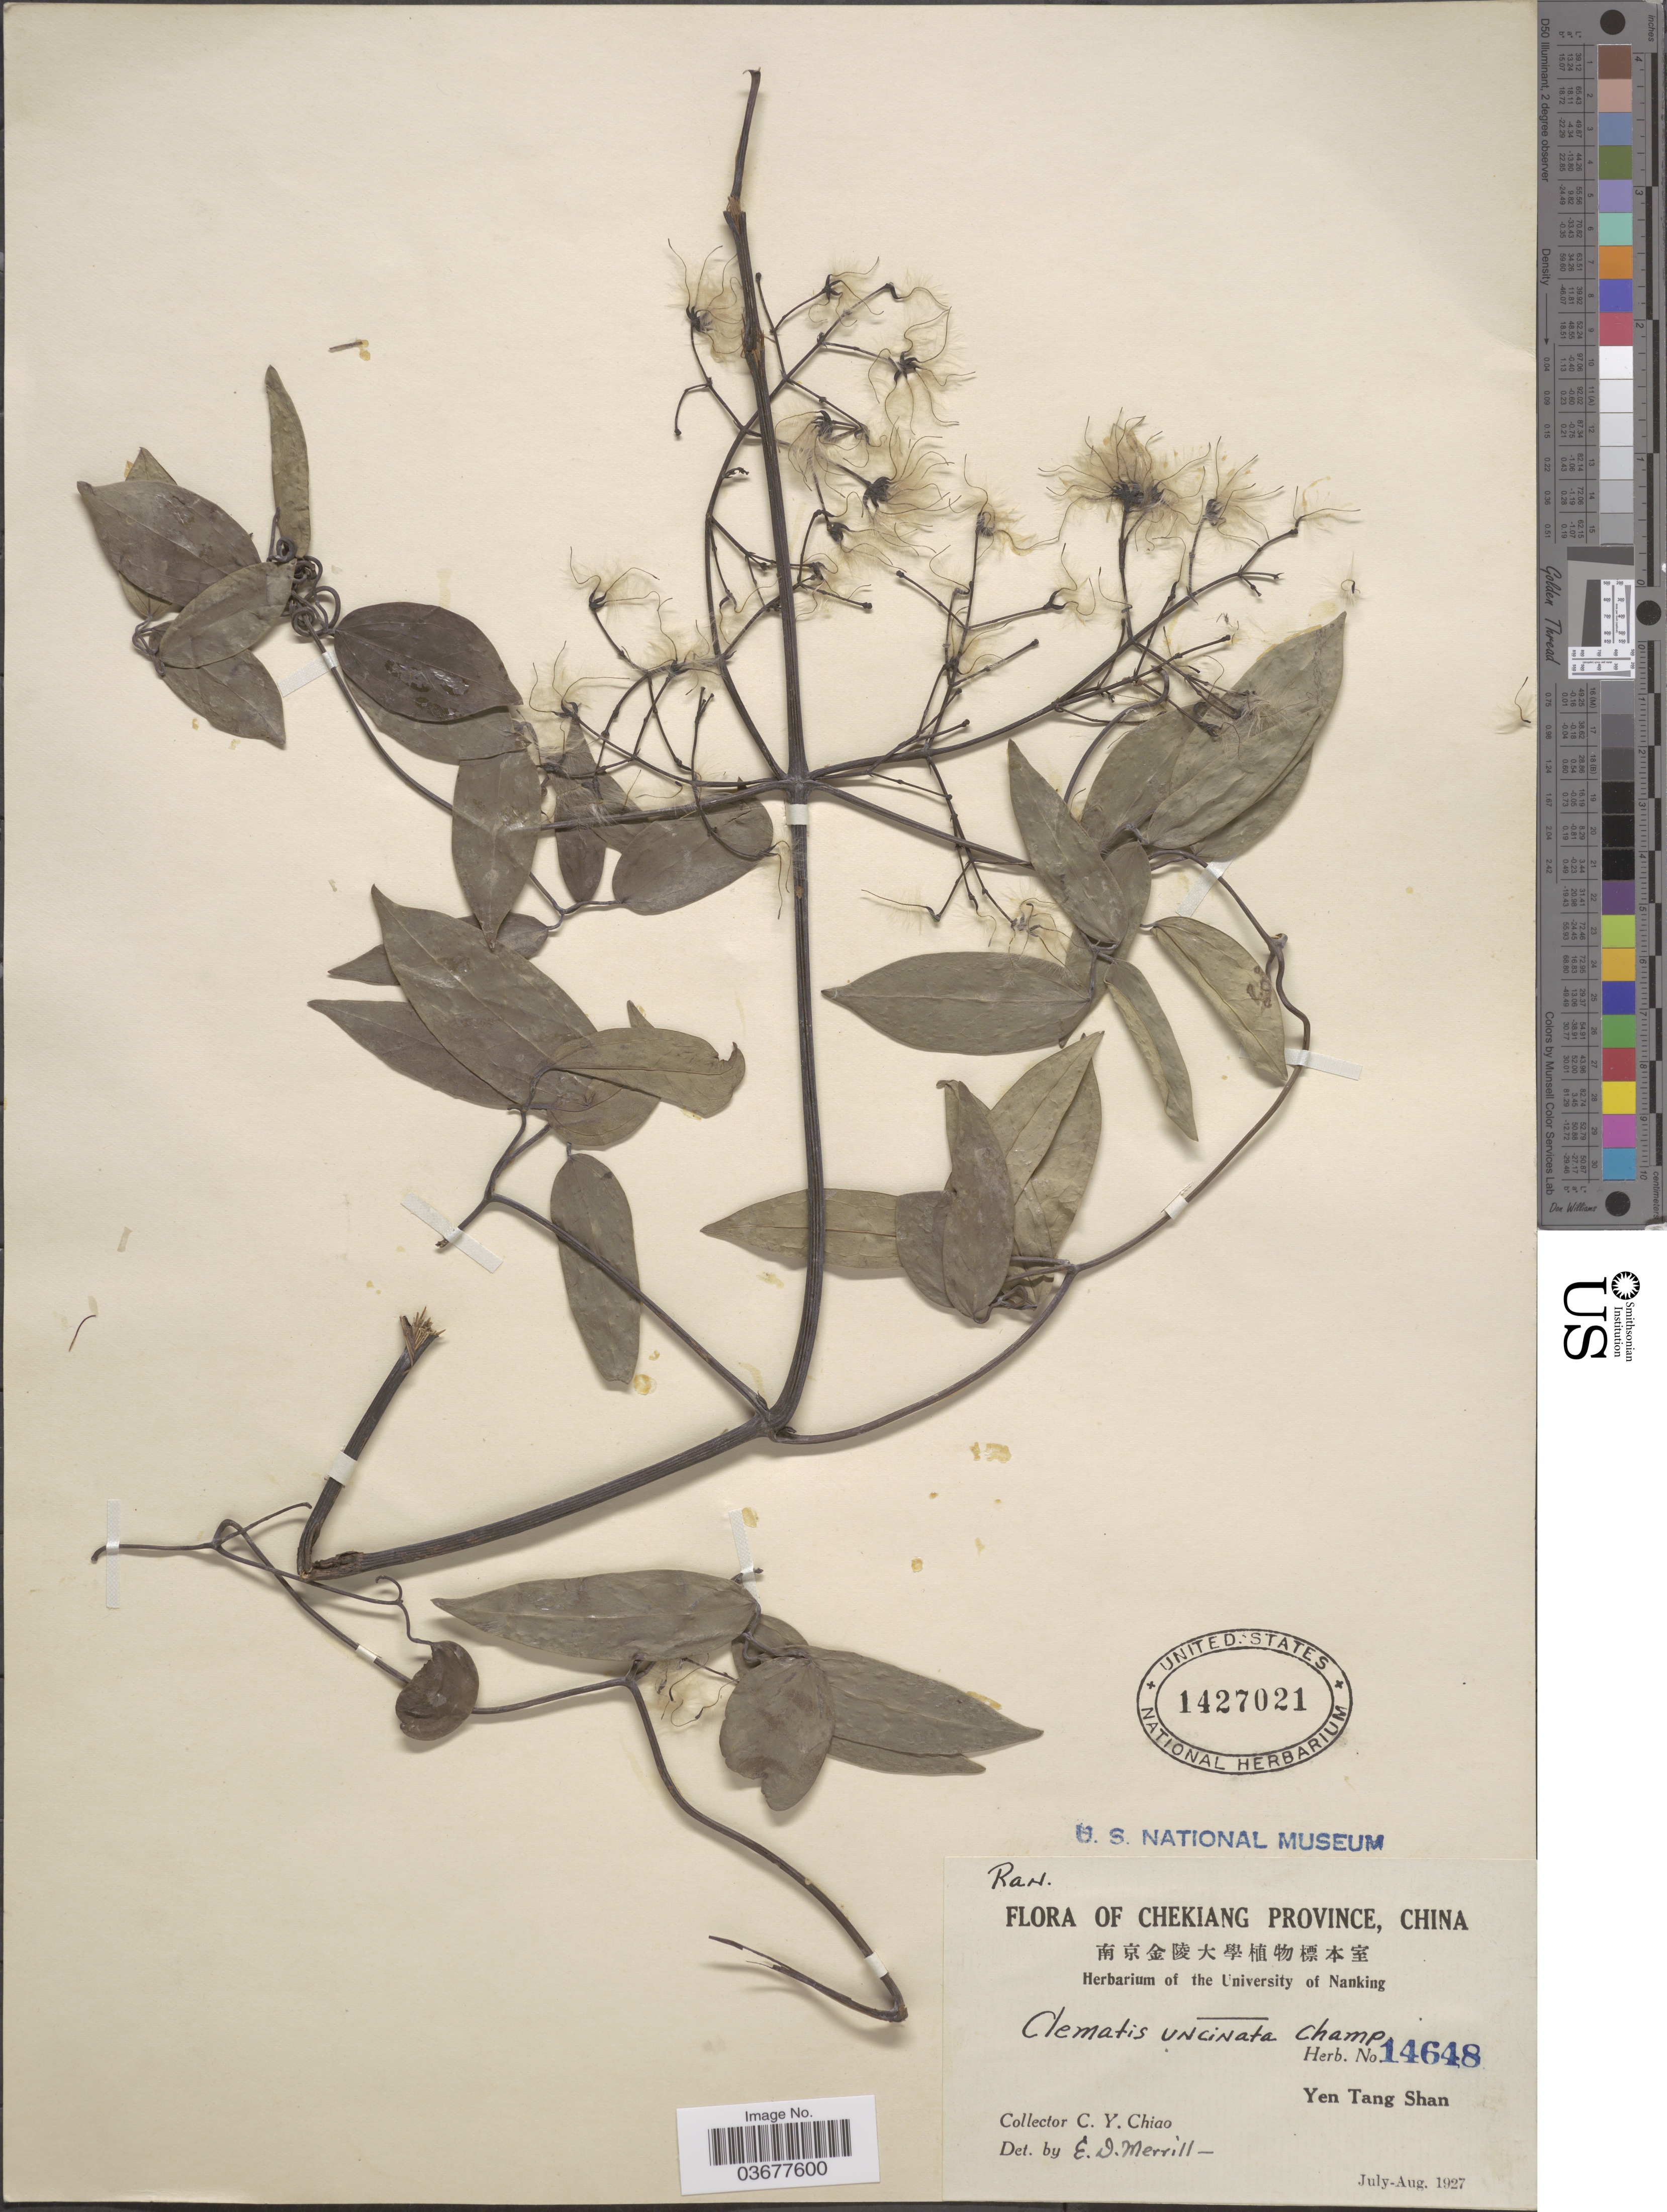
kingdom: Plantae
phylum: Tracheophyta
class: Magnoliopsida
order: Ranunculales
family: Ranunculaceae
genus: Clematis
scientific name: Clematis uncinata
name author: Champ. ex Benth.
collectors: C. Y. Chiao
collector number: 14648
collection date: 1927-07/1927-08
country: China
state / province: Zhejiang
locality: Chekiang Province. Yen Tang Shan.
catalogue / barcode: US 1427021